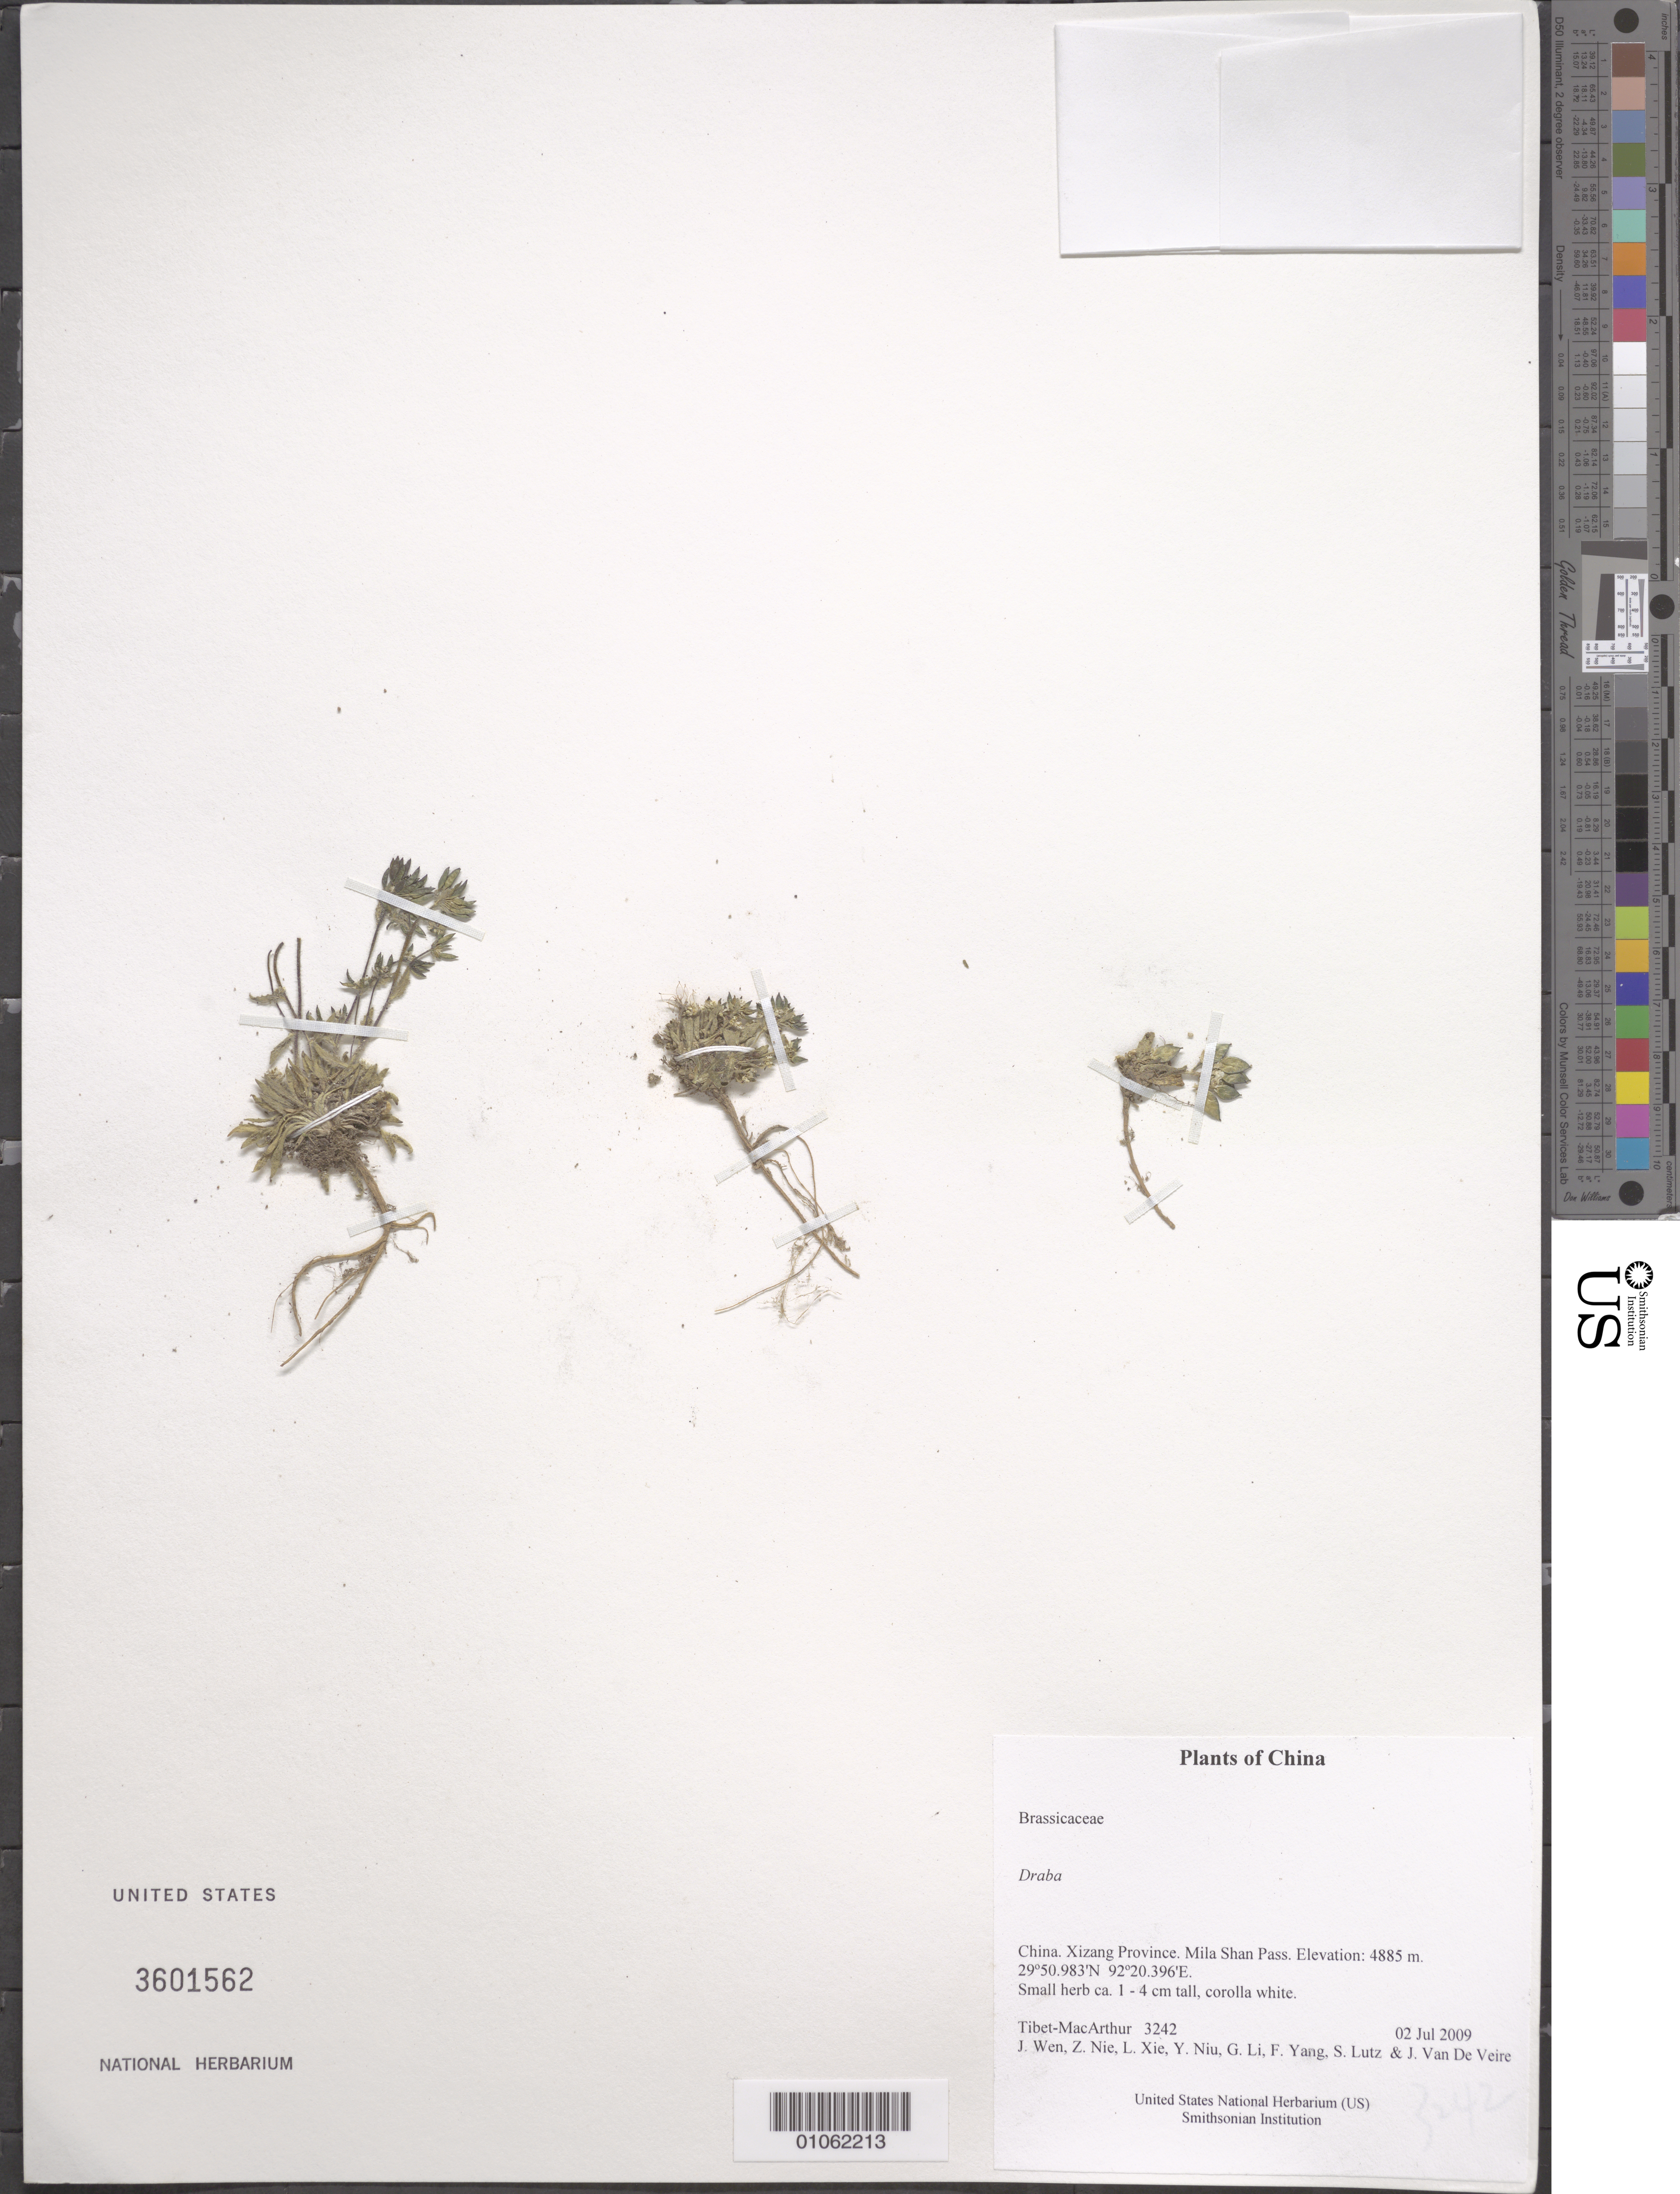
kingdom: Plantae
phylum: Tracheophyta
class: Magnoliopsida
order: Brassicales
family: Brassicaceae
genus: Draba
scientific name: Draba sp.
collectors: Tibet-MacArthur, J. Wen, Z. Nie, L. Xie, Y. Niu, G. Li, F. Yang, S. Lutz & J. Van De Veire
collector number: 3242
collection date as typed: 02 Jul 2009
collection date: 2009-07-02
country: China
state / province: Xizang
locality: Mila Shan Pass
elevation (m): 4885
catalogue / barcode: US 3601562